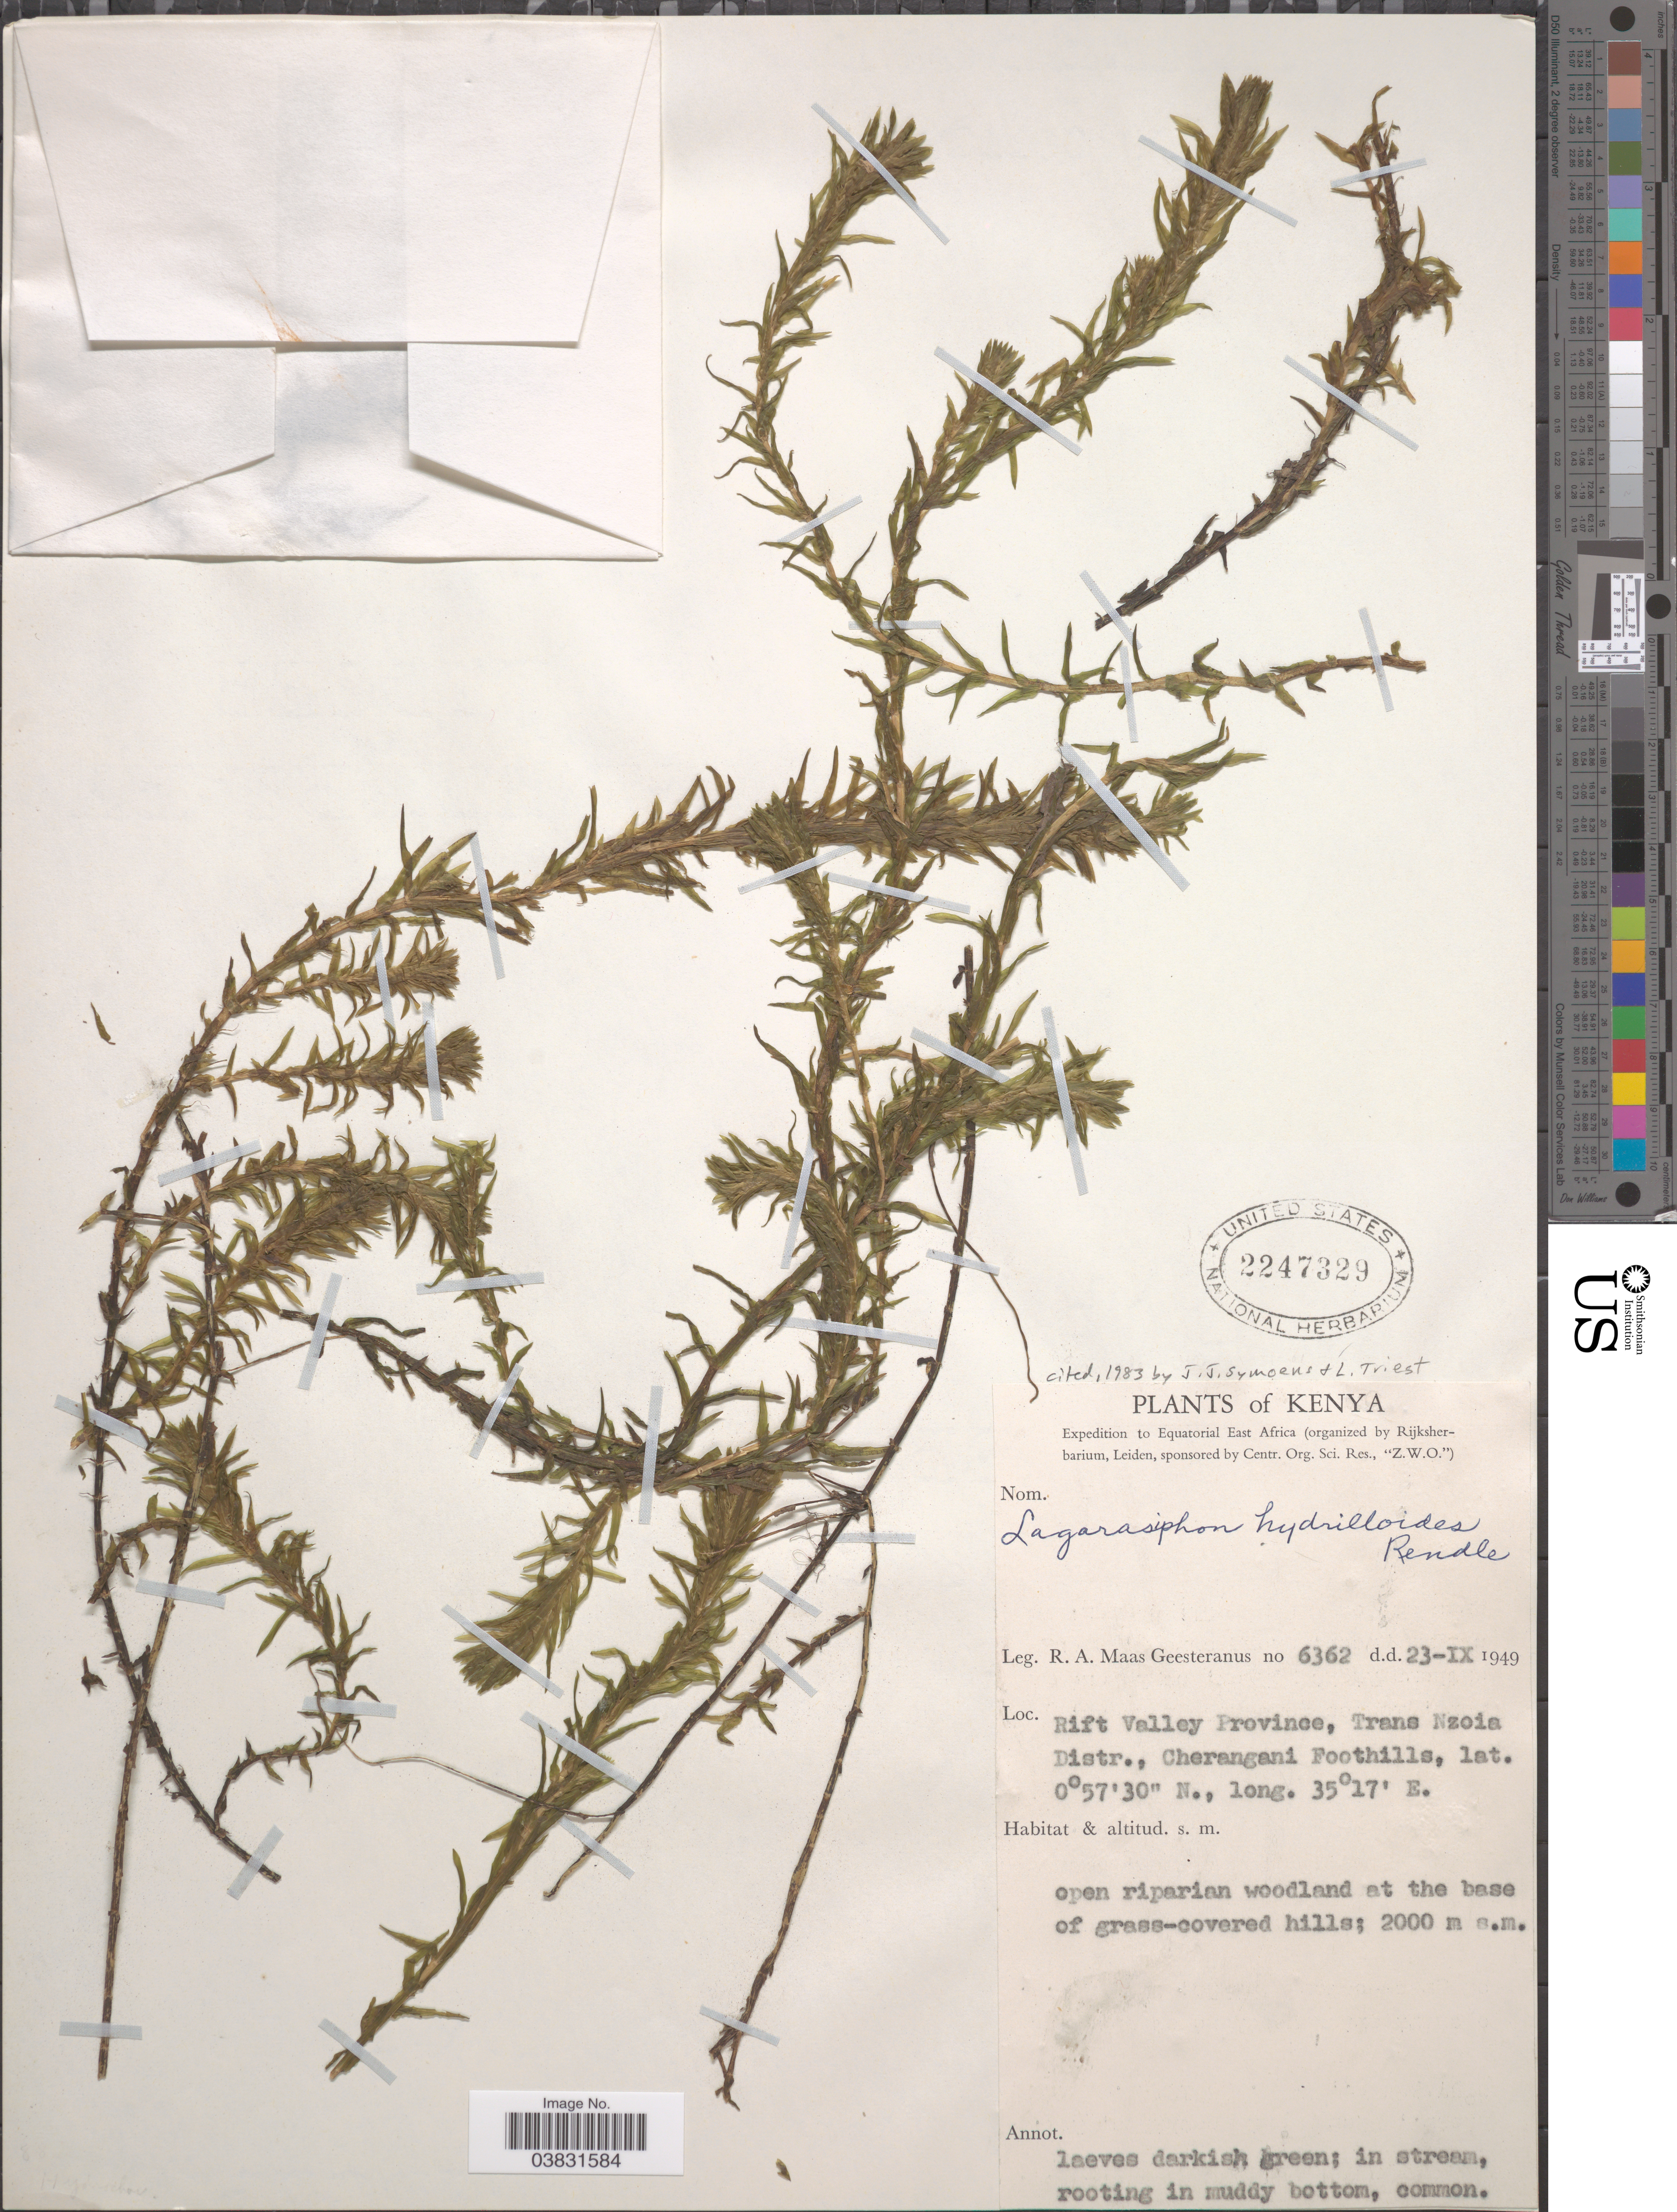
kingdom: Plantae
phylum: Tracheophyta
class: Liliopsida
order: Alismatales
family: Hydrocharitaceae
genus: Lagarosiphon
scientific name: Lagarosiphon hydrilloides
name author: Rendle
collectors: R. A. Maas Geesteranus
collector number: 6362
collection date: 1949-09-23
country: Kenya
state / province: Trans Nzoia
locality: Equatorial East Africa. Trans Nzoia Distr., Cherangani Foothills.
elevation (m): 2000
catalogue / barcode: US 2247329